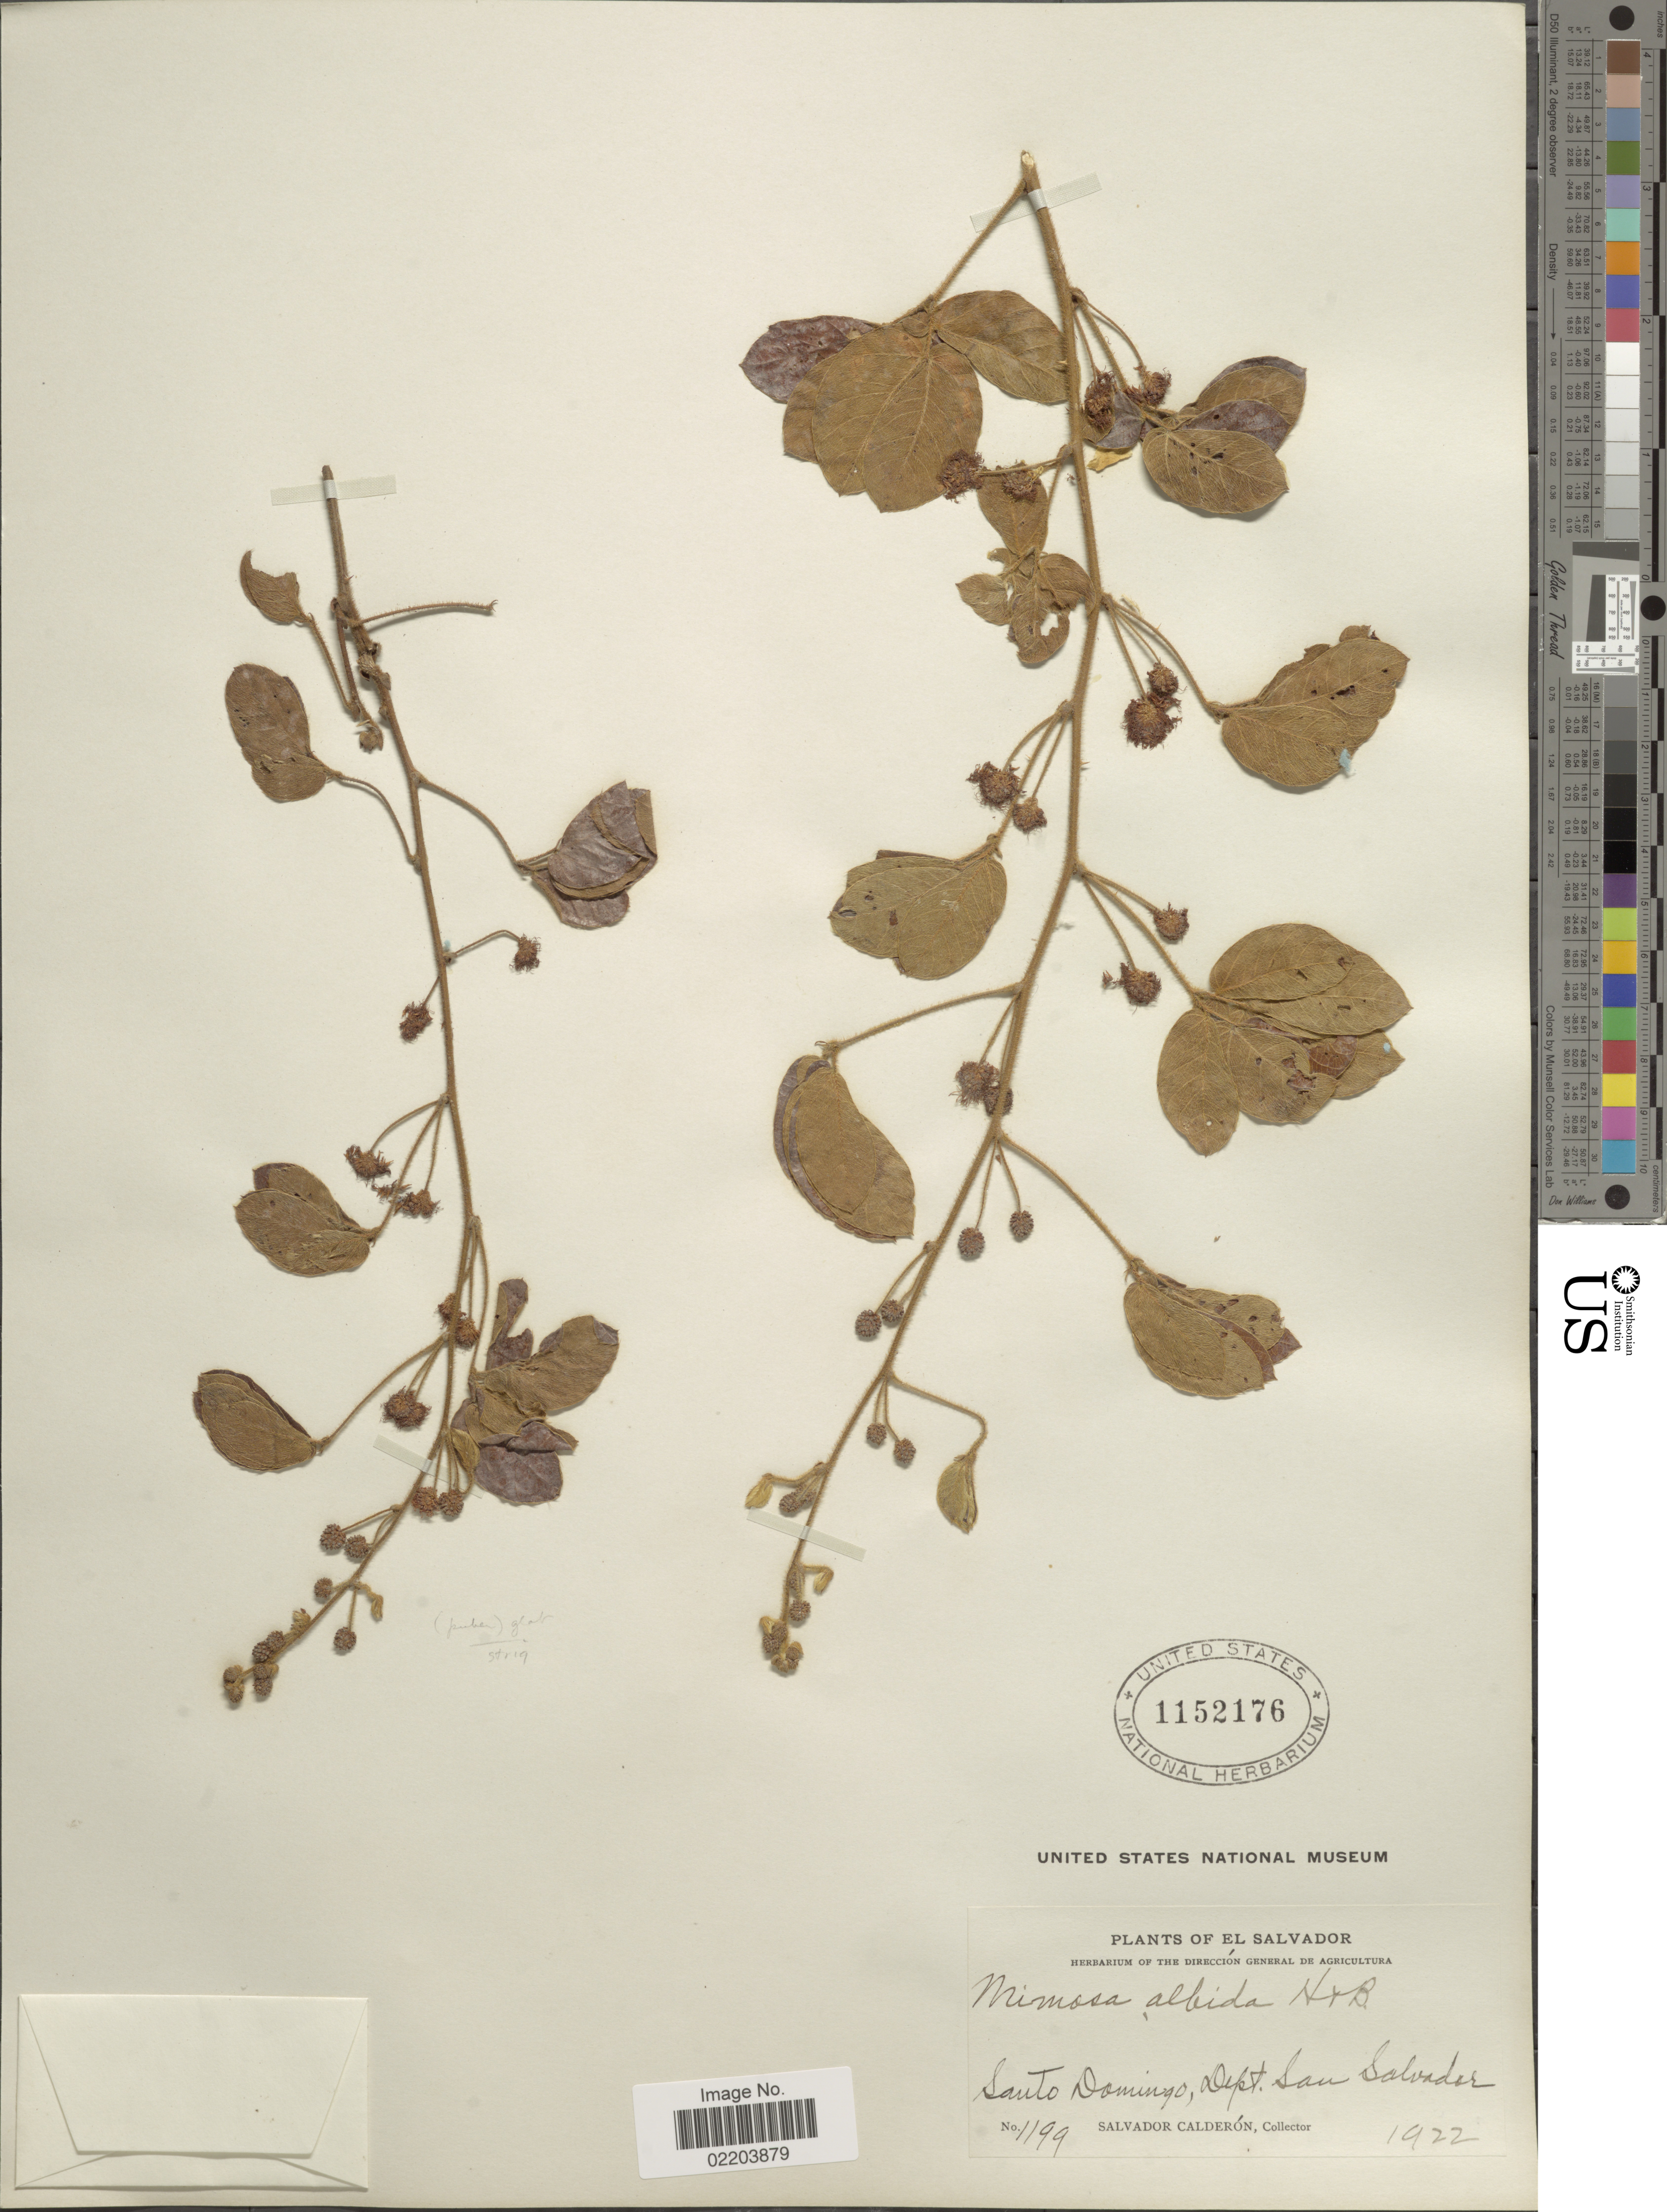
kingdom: Plantae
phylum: Tracheophyta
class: Magnoliopsida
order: Fabales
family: Fabaceae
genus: Mimosa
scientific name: Mimosa albida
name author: Humb. & Bonpl. ex Willd.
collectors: S. Calderón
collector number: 1199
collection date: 1922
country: El Salvador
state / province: San Salvador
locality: Santo Domingo, Dept San Salvador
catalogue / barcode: US 1152176